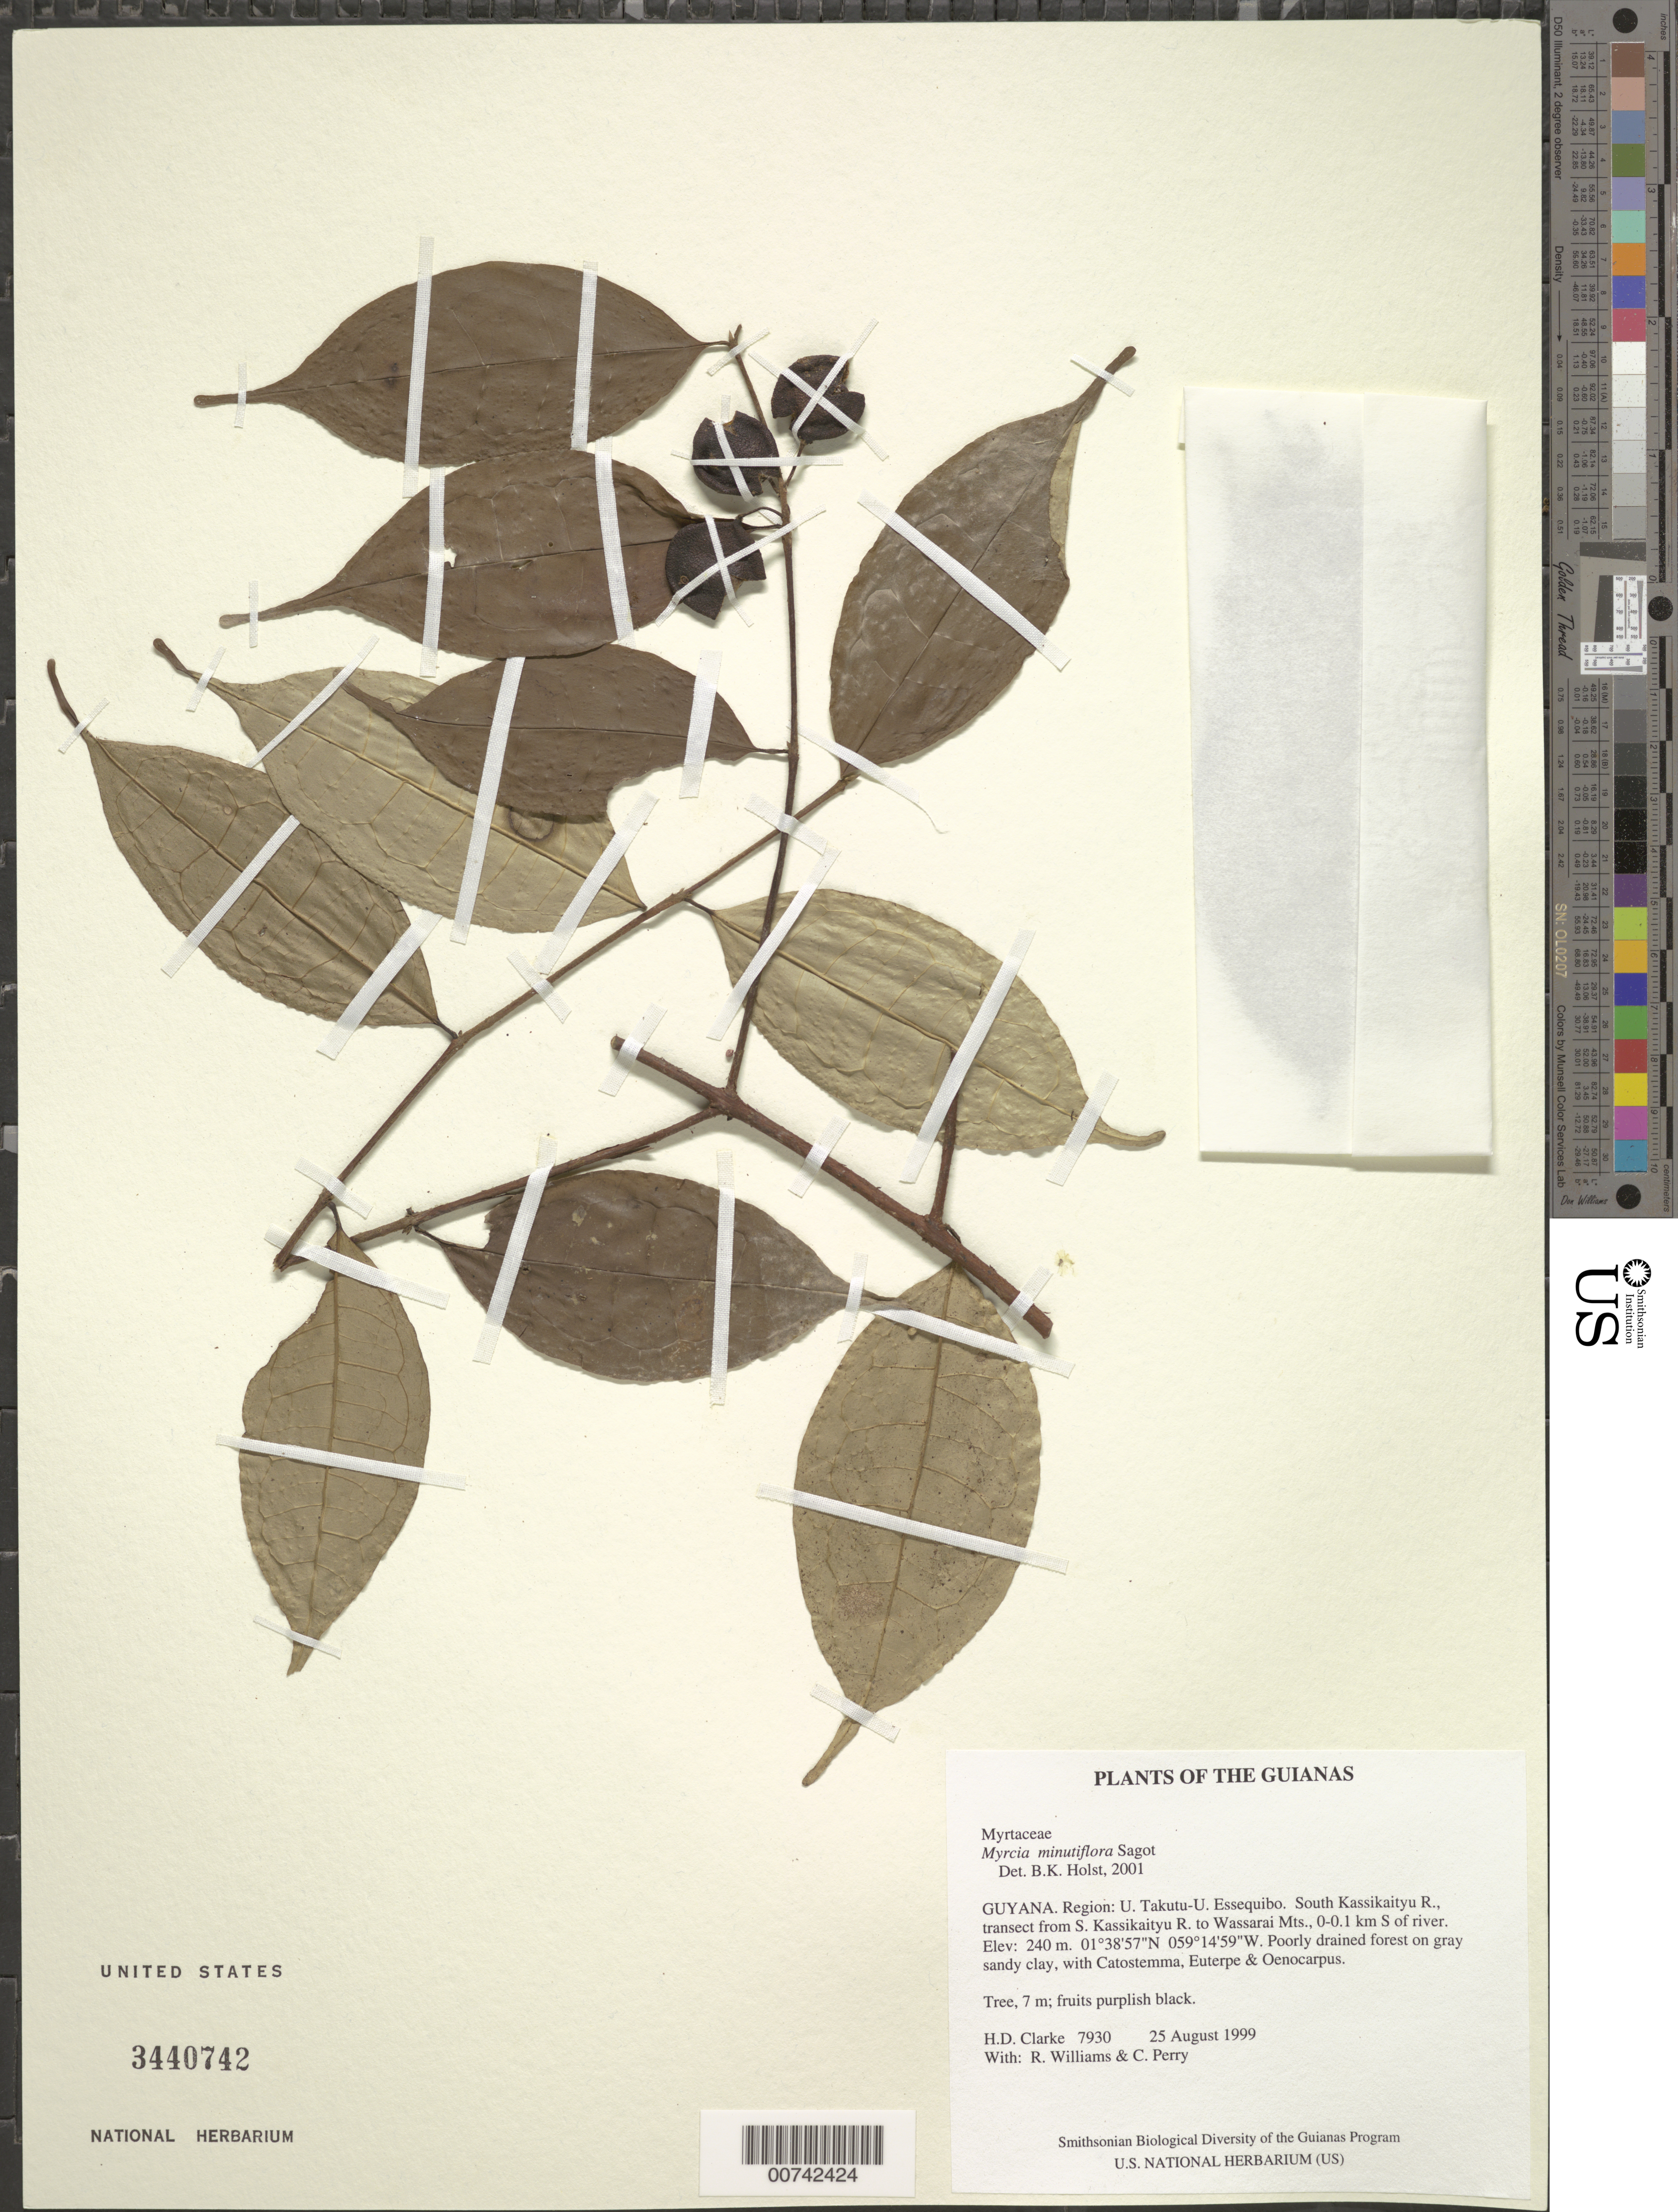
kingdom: Plantae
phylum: Tracheophyta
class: Magnoliopsida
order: Myrtales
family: Myrtaceae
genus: Myrcia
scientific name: Myrcia minutiflora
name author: Sagot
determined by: Holst, Bruce K.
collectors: H. D. Clarke, R. Williams & C. Perry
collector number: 7930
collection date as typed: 25 August 1999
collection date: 1999-08-25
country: Guyana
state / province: U. Takutu-U. Essequibo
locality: South Kassikaityu R., transect from S. Kassikaityu R. to Wassarai Mts., 0-0.1 km S of river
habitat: Poorly drained forest on gray sandy clay, with Catostemma, Euterpe & Oenocarpus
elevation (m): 240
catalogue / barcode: US 3440742